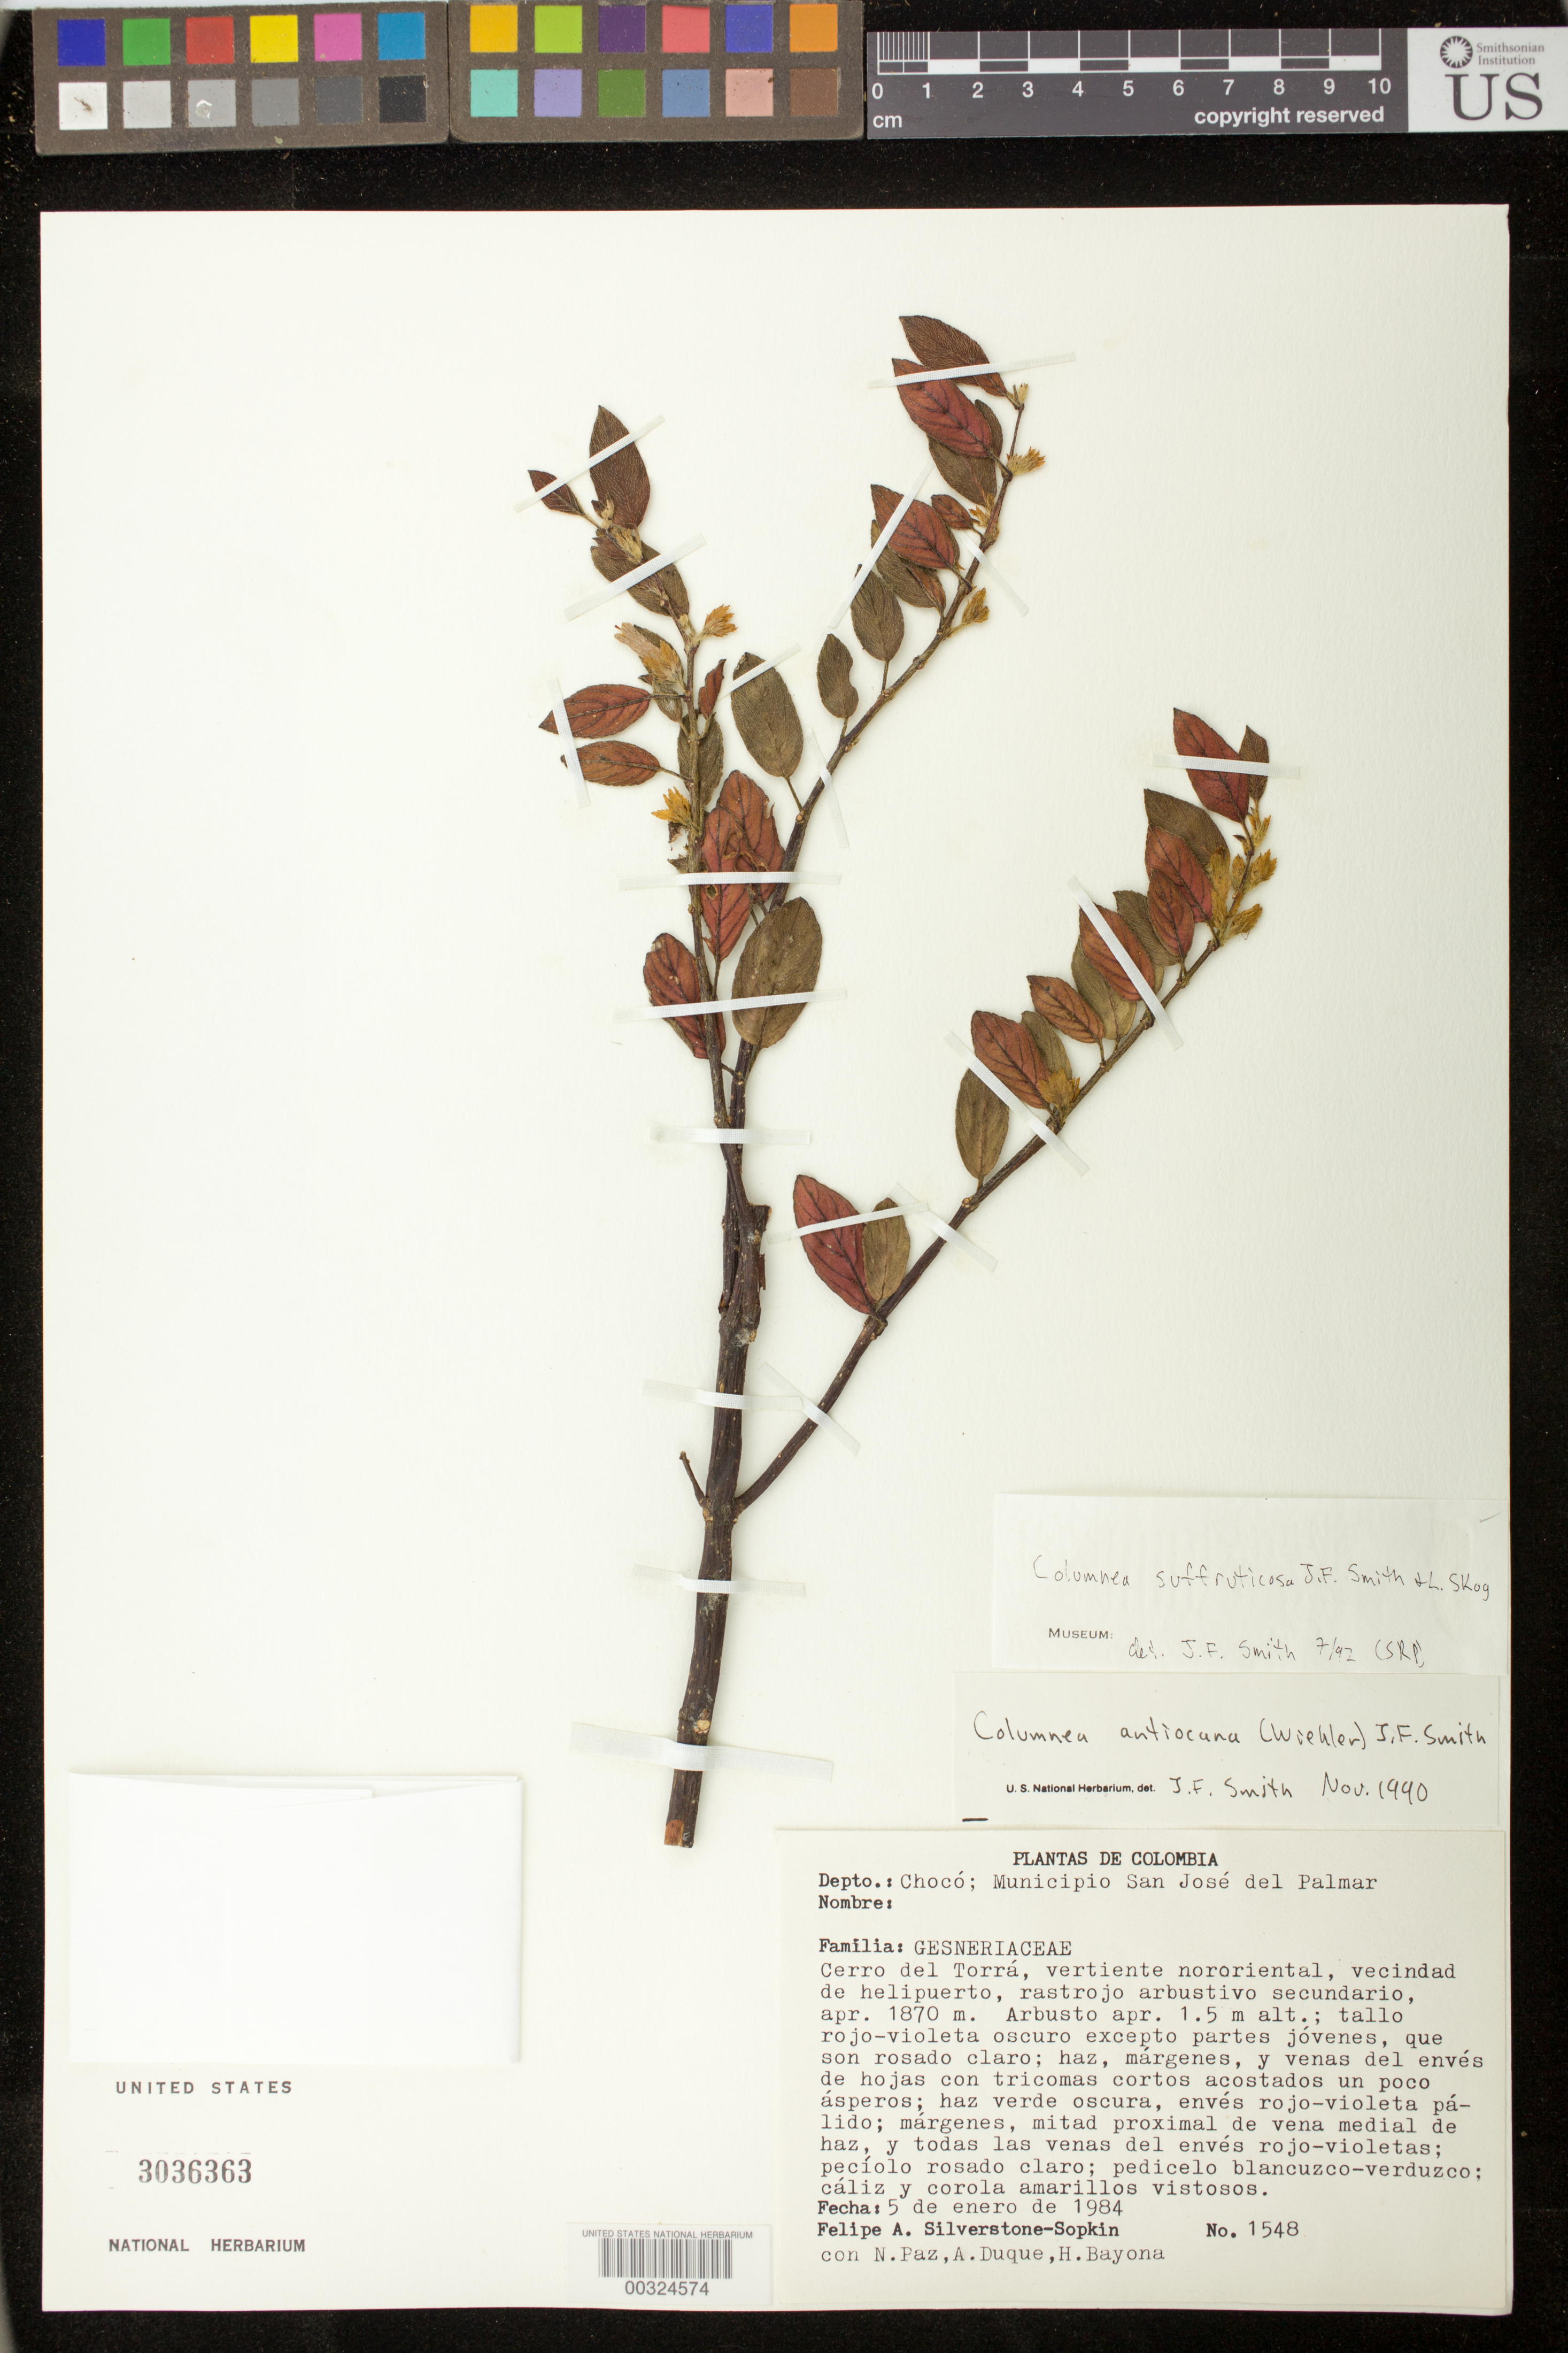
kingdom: Plantae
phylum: Tracheophyta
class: Magnoliopsida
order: Lamiales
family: Gesneriaceae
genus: Columnea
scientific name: Columnea suffruticosa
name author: J.F. Sm. & L.E. Skog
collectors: P. A. Silverstone-Sopkin, N. Paz, A. Duque & H. Bayona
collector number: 1548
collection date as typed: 05 Jan 1984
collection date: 1984-01-05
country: Colombia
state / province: Chocó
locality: Mpio. San José del Palmar. Cerro del Torrá, vertiente nororiental, vecindad de helipuerto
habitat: rastrojo arbustivo secondario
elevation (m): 1870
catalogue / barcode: US 3036363